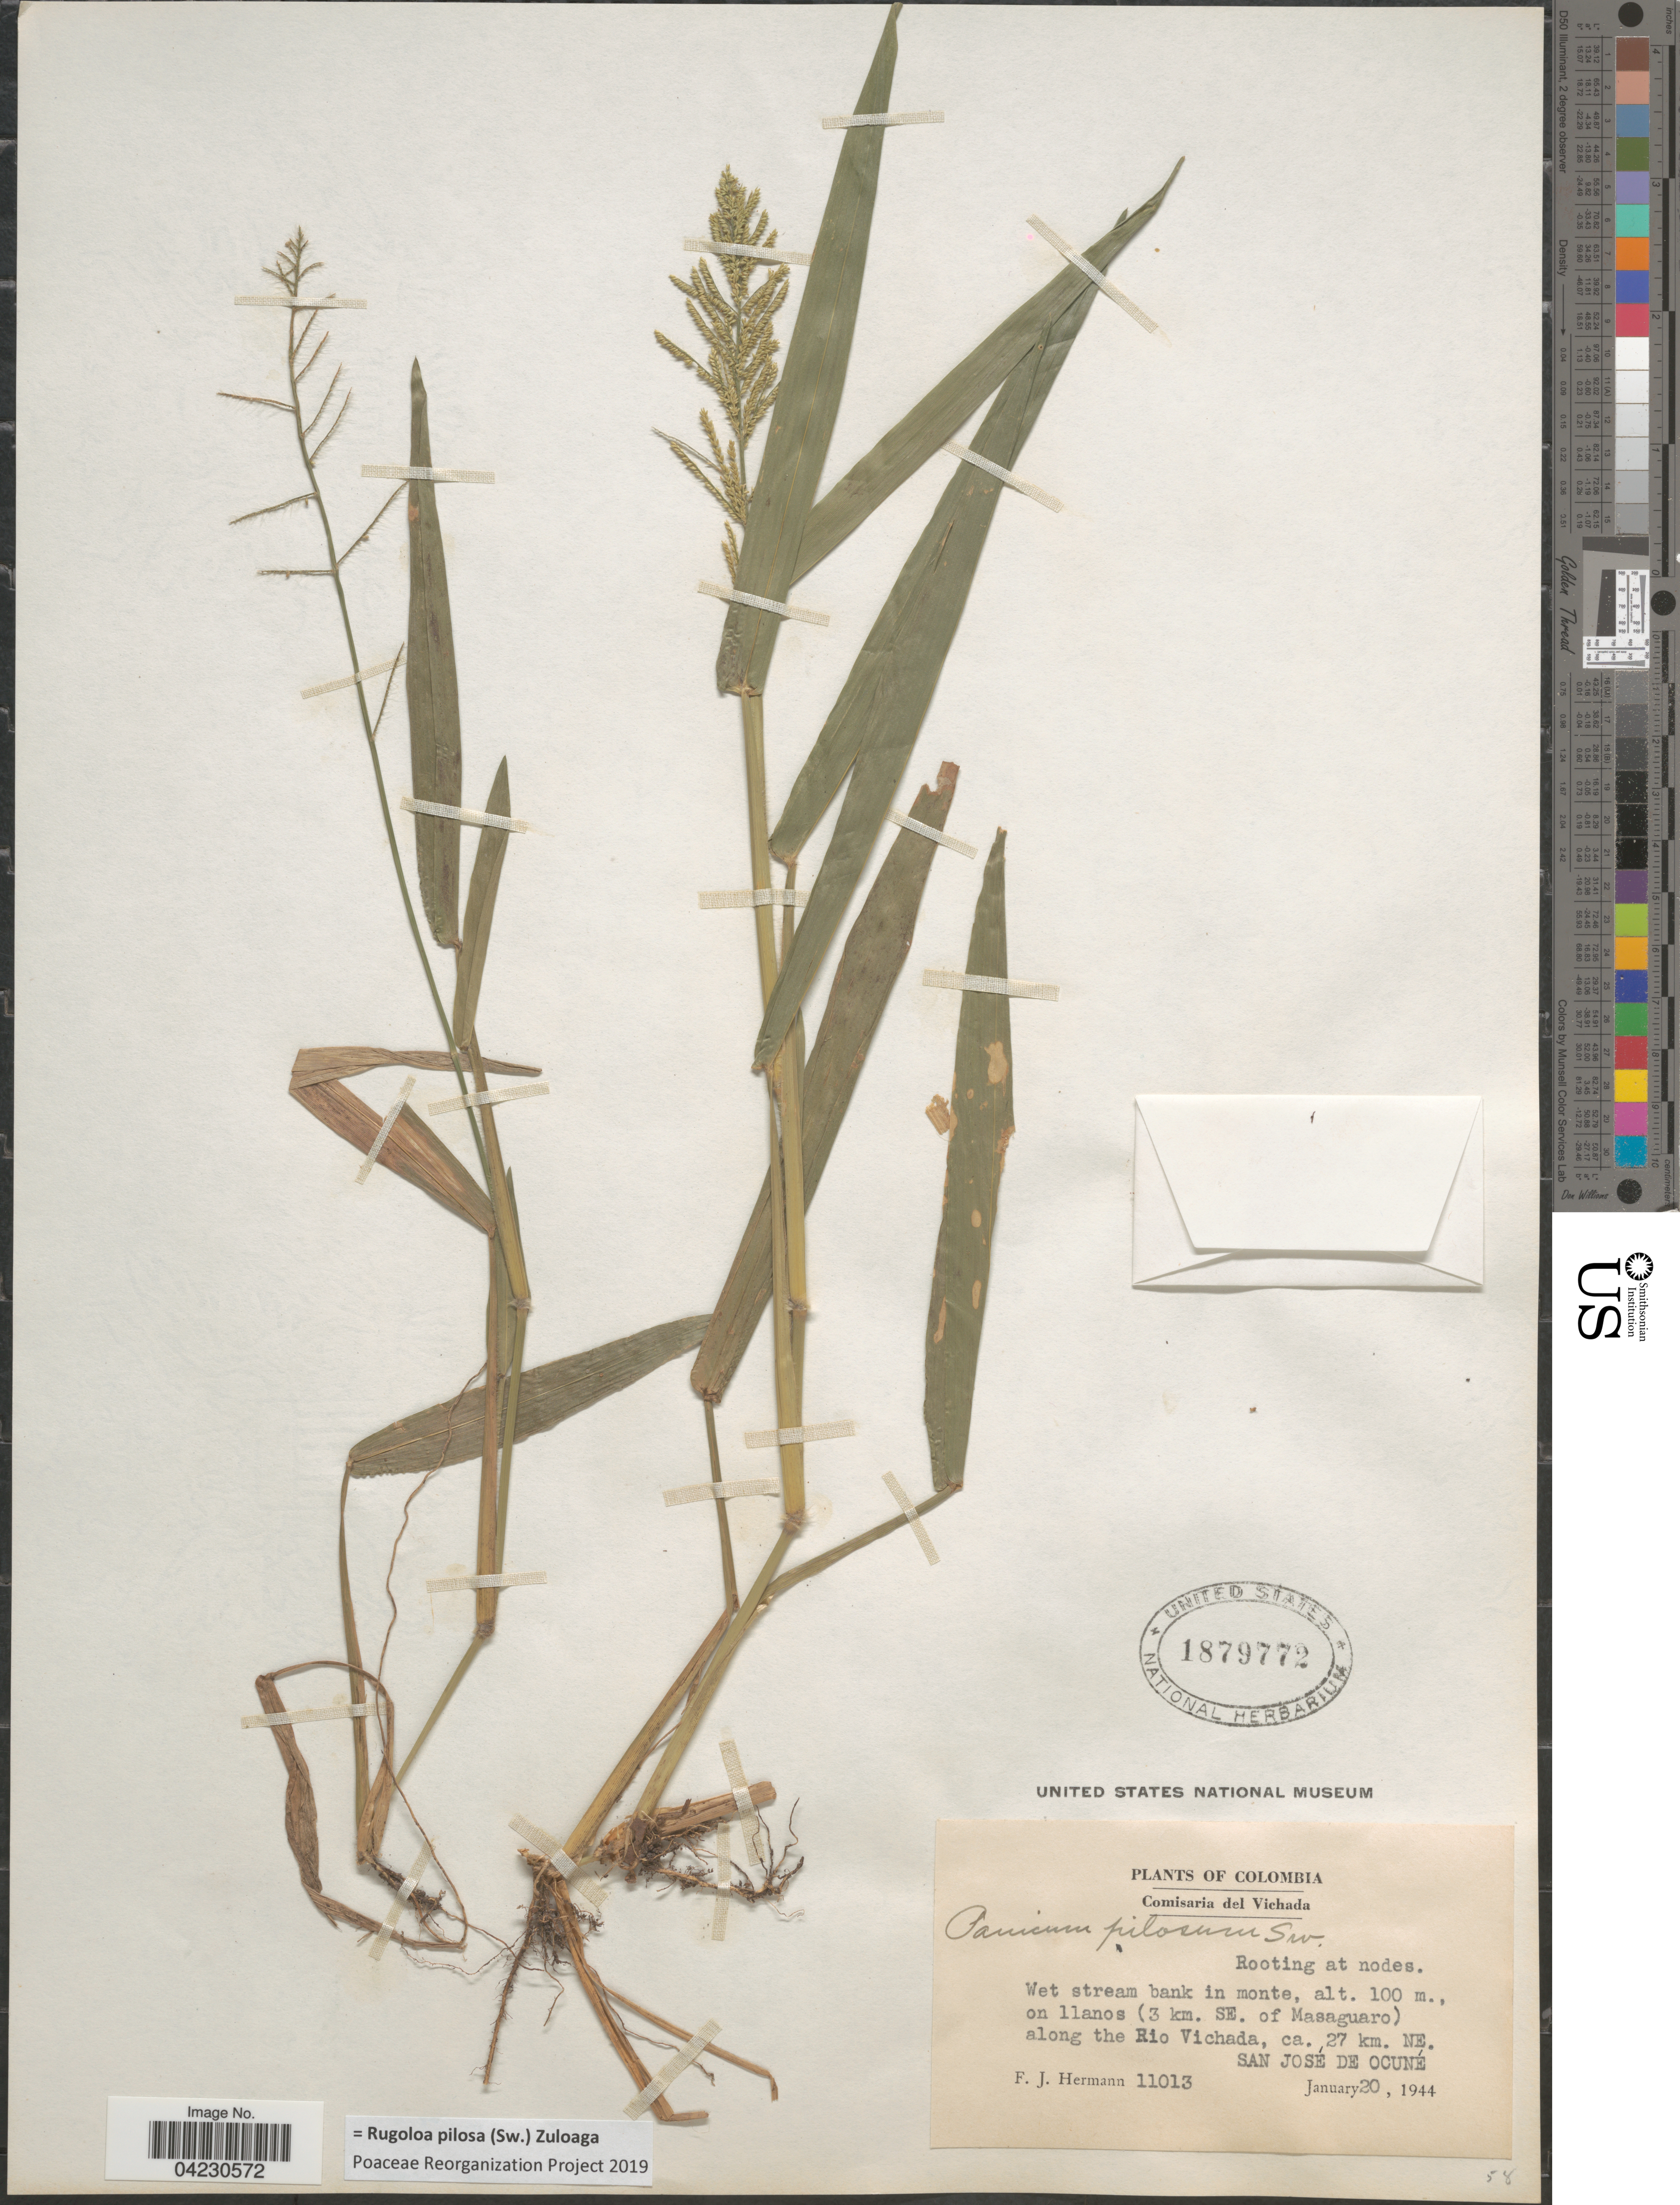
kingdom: Plantae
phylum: Tracheophyta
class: Liliopsida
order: Poales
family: Poaceae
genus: Rugoloa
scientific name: Rugoloa pilosa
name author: (Sw.) Zuloaga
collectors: F. J. Hermann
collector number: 11013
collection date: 1944-01-20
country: Colombia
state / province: Vichada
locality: Comisaria del Vichada. Wet stream bank in monte, on llanos (3 km. SE. of Masaguaro) along the Rio Vichada, ca. 27 km. NE. San José de Ocuné.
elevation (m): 100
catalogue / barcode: US 1879772